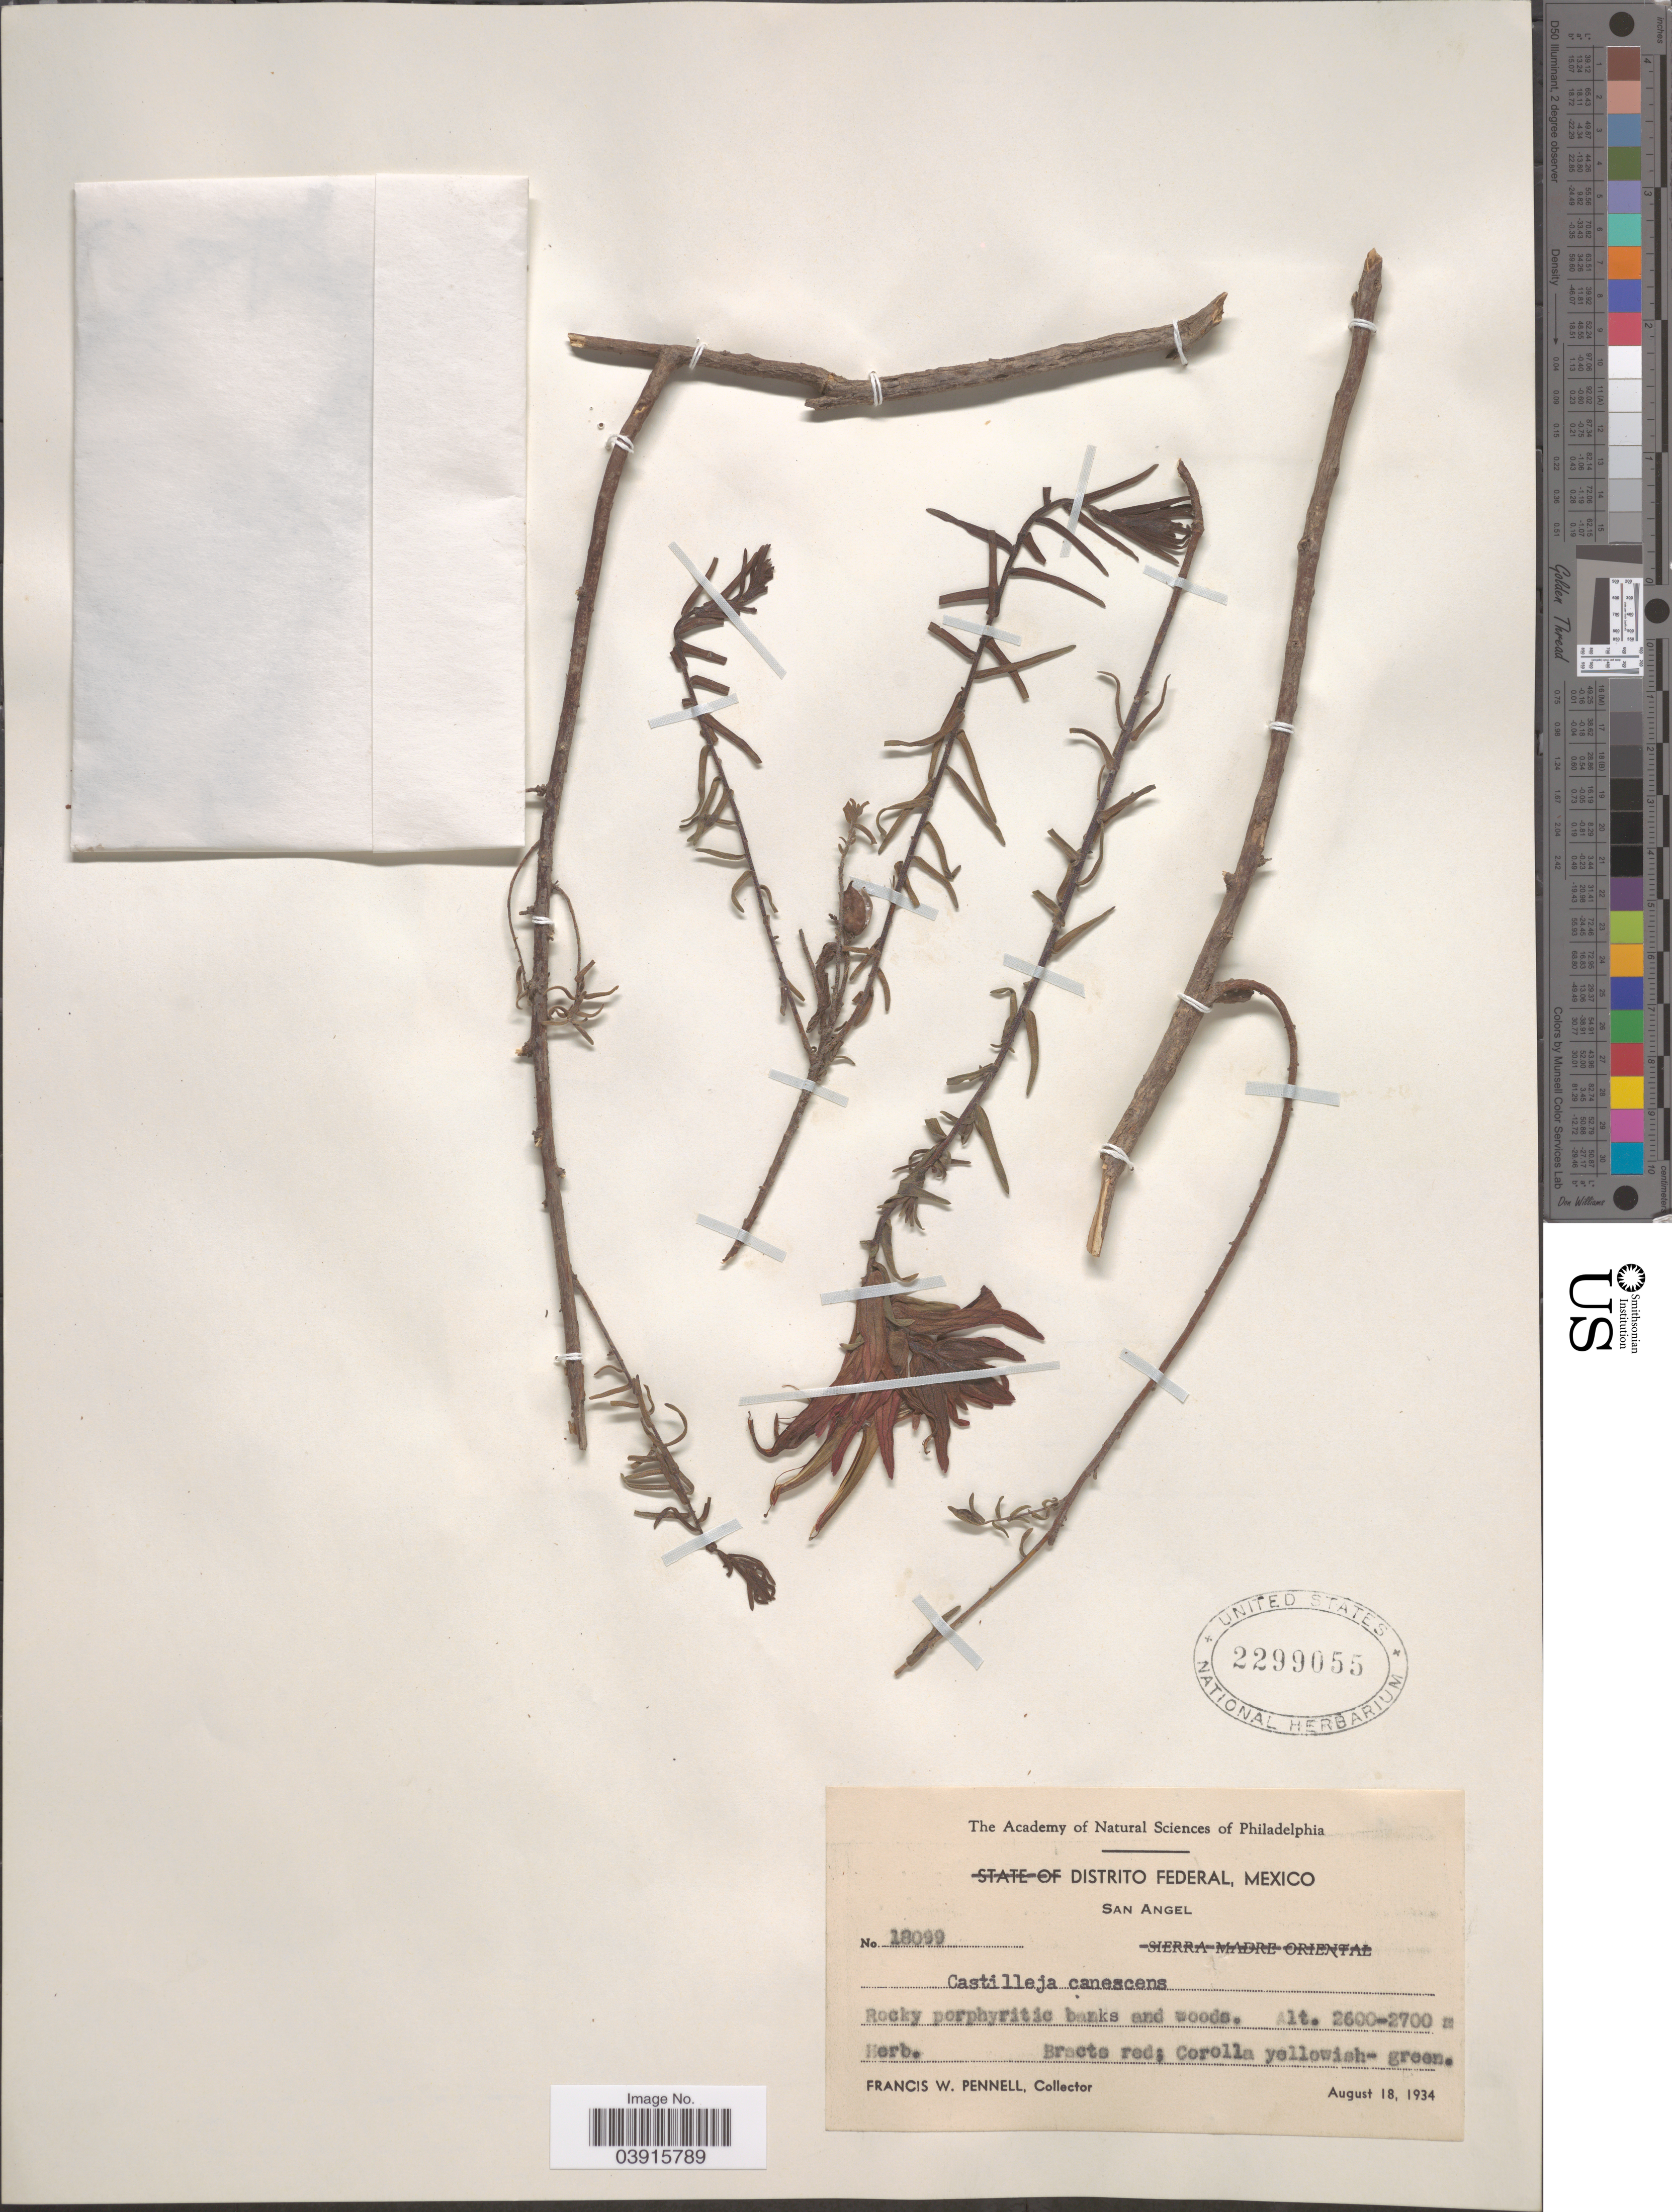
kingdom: Plantae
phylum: Tracheophyta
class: Magnoliopsida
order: Lamiales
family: Orobanchaceae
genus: Castilleja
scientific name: Castilleja tenuiflora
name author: Benth.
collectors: F. W. Pennell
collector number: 18099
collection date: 1934-08-18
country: Mexico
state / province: Distrito Federal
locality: San Angel.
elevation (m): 2600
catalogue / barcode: US 2299055